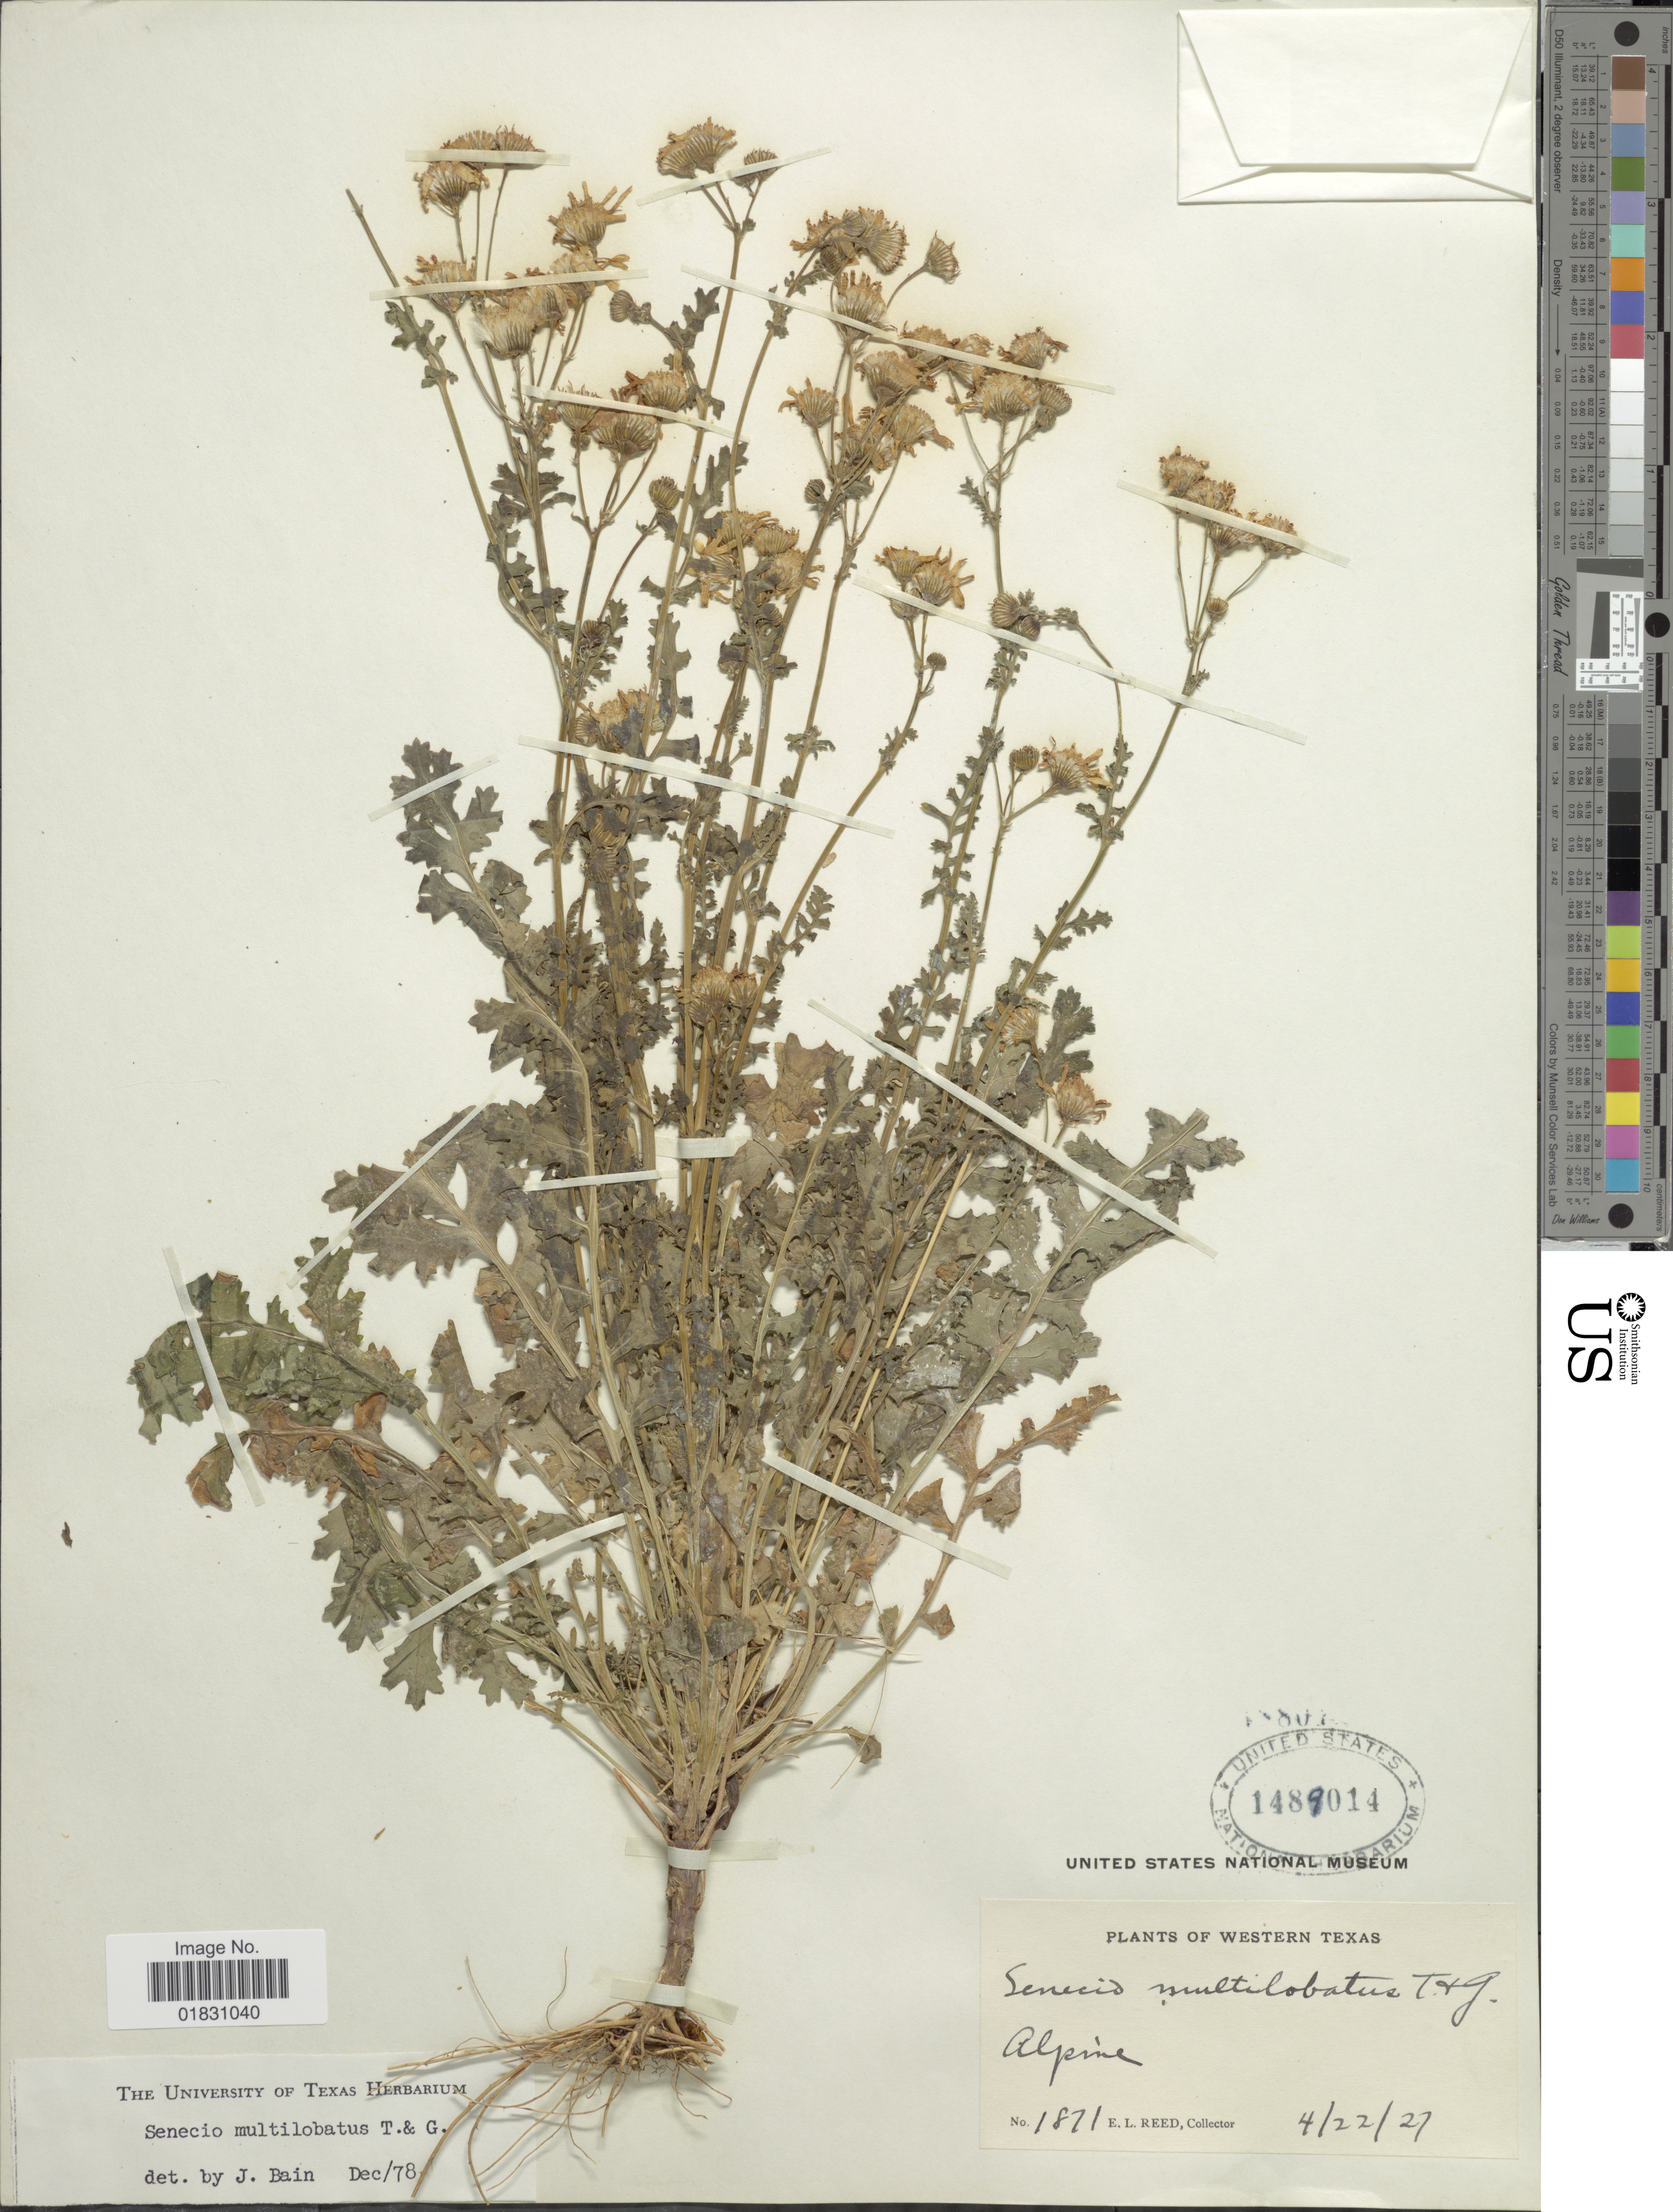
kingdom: Plantae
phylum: Tracheophyta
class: Magnoliopsida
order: Asterales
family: Asteraceae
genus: Packera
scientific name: Packera multilobata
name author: (Torr. & A. Gray) W.A. Weber & Á. Löve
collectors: E. Reed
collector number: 1871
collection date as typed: Transcribed d/m/y: 22/4/27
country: United States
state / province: Texas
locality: Western Texas, Alpine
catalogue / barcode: US 1489014